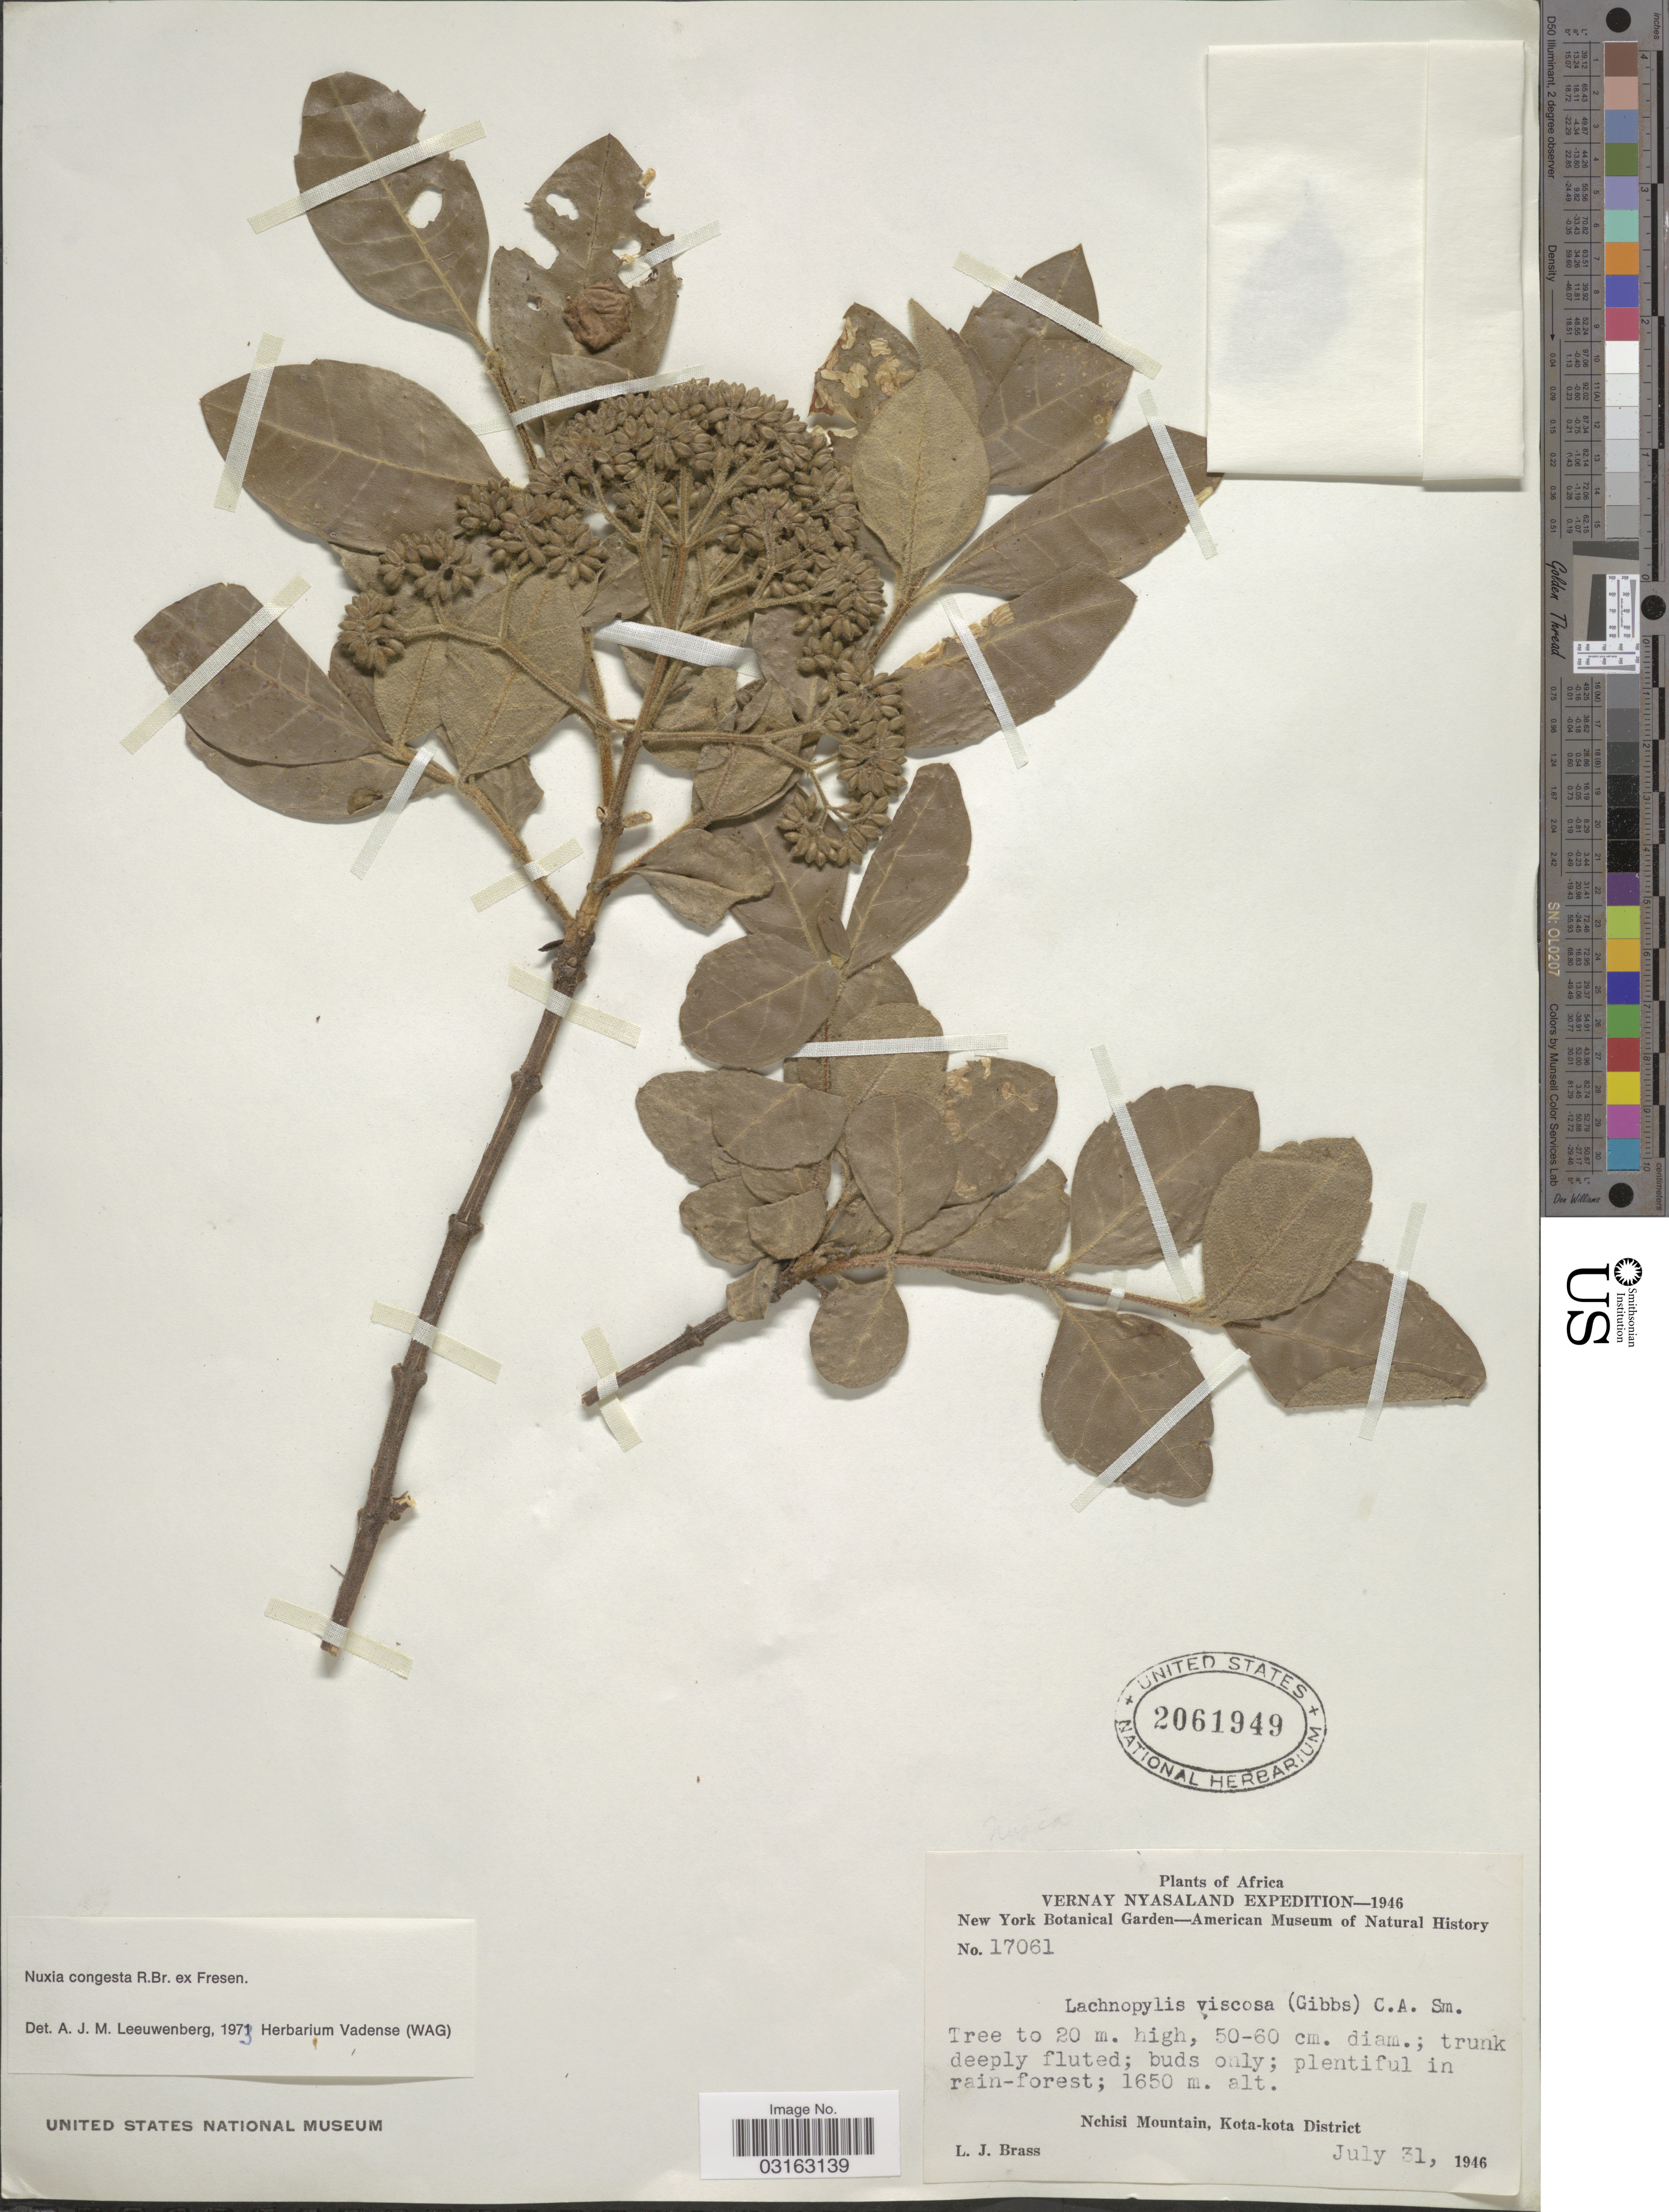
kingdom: Plantae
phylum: Tracheophyta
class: Magnoliopsida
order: Lamiales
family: Stilbaceae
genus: Nuxia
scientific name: Nuxia congesta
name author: R. Br. ex Fresen.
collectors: L. J. Brass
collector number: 17061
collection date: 1946-07-31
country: Malawi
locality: Africa. Nchisi Mountain, Kota-kota District.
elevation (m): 1650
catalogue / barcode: US 2061949